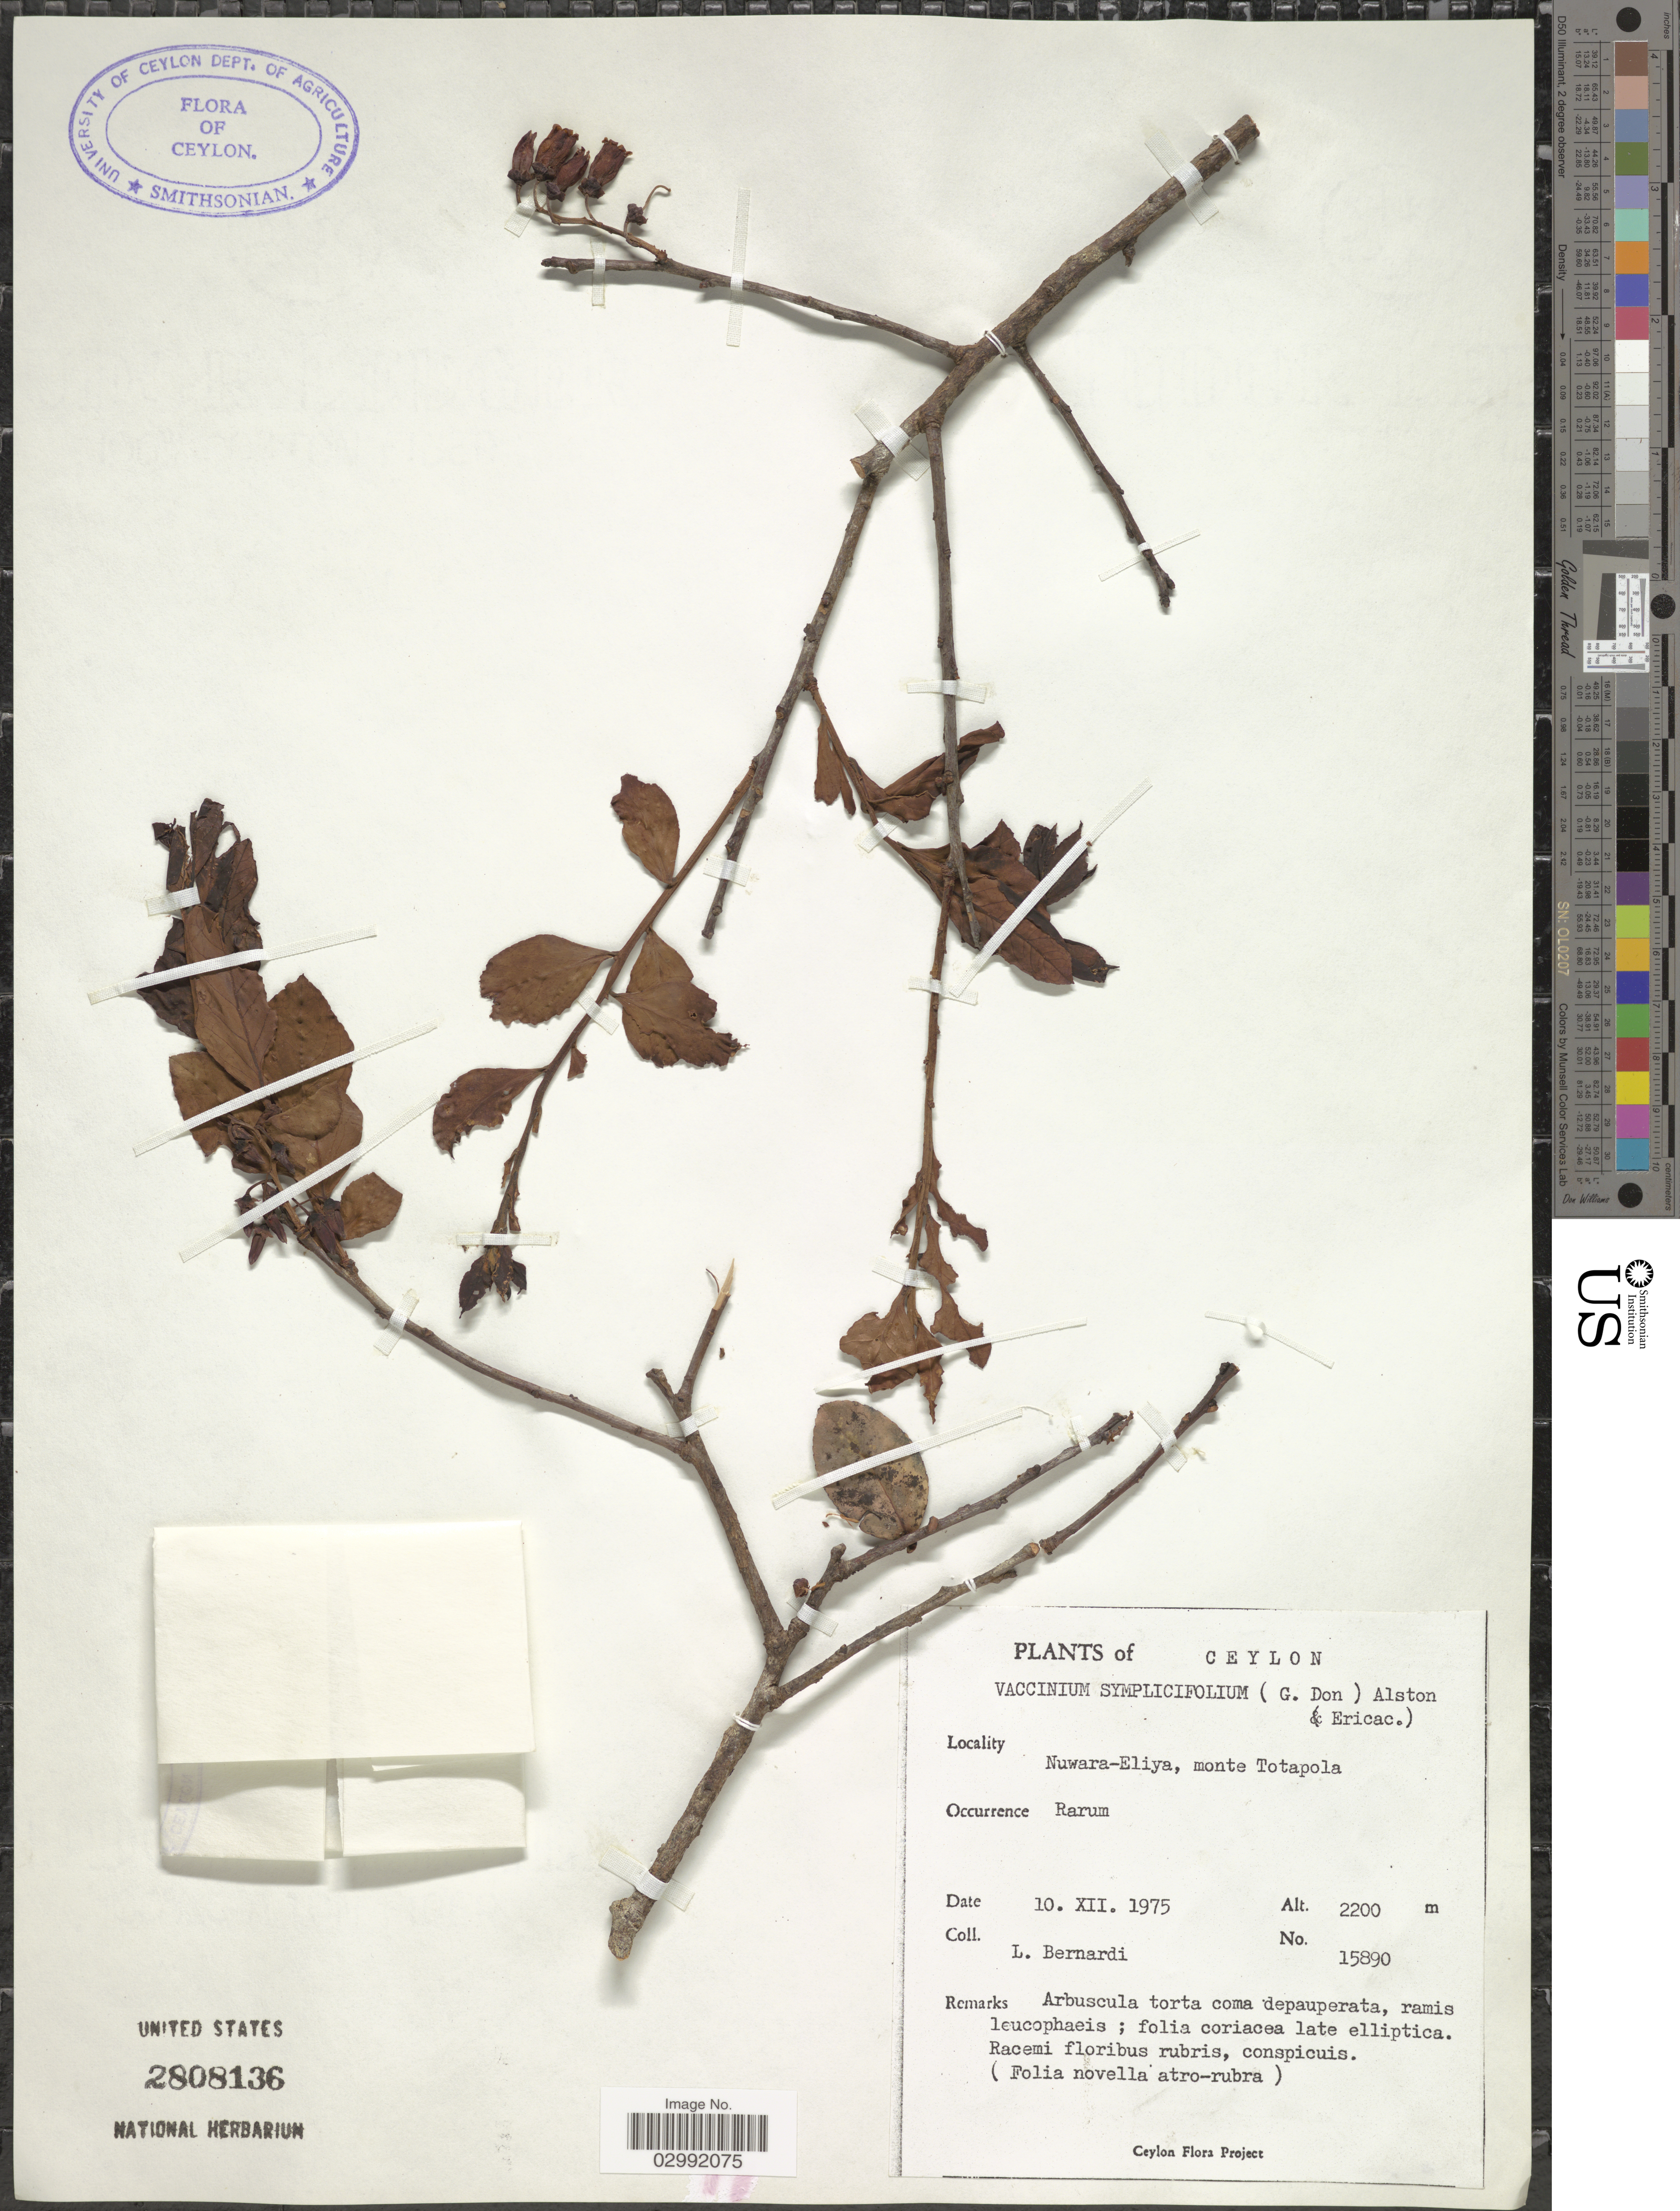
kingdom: Plantae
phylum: Tracheophyta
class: Magnoliopsida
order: Ericales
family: Ericaceae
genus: Vaccinium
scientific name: Vaccinium leschenaultii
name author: Wight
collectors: L. Bernardi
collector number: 15890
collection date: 1975-12-10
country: Sri Lanka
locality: Ceylon, Nuwara-Eliya, monte Totapola.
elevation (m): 2200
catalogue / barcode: US 2808136